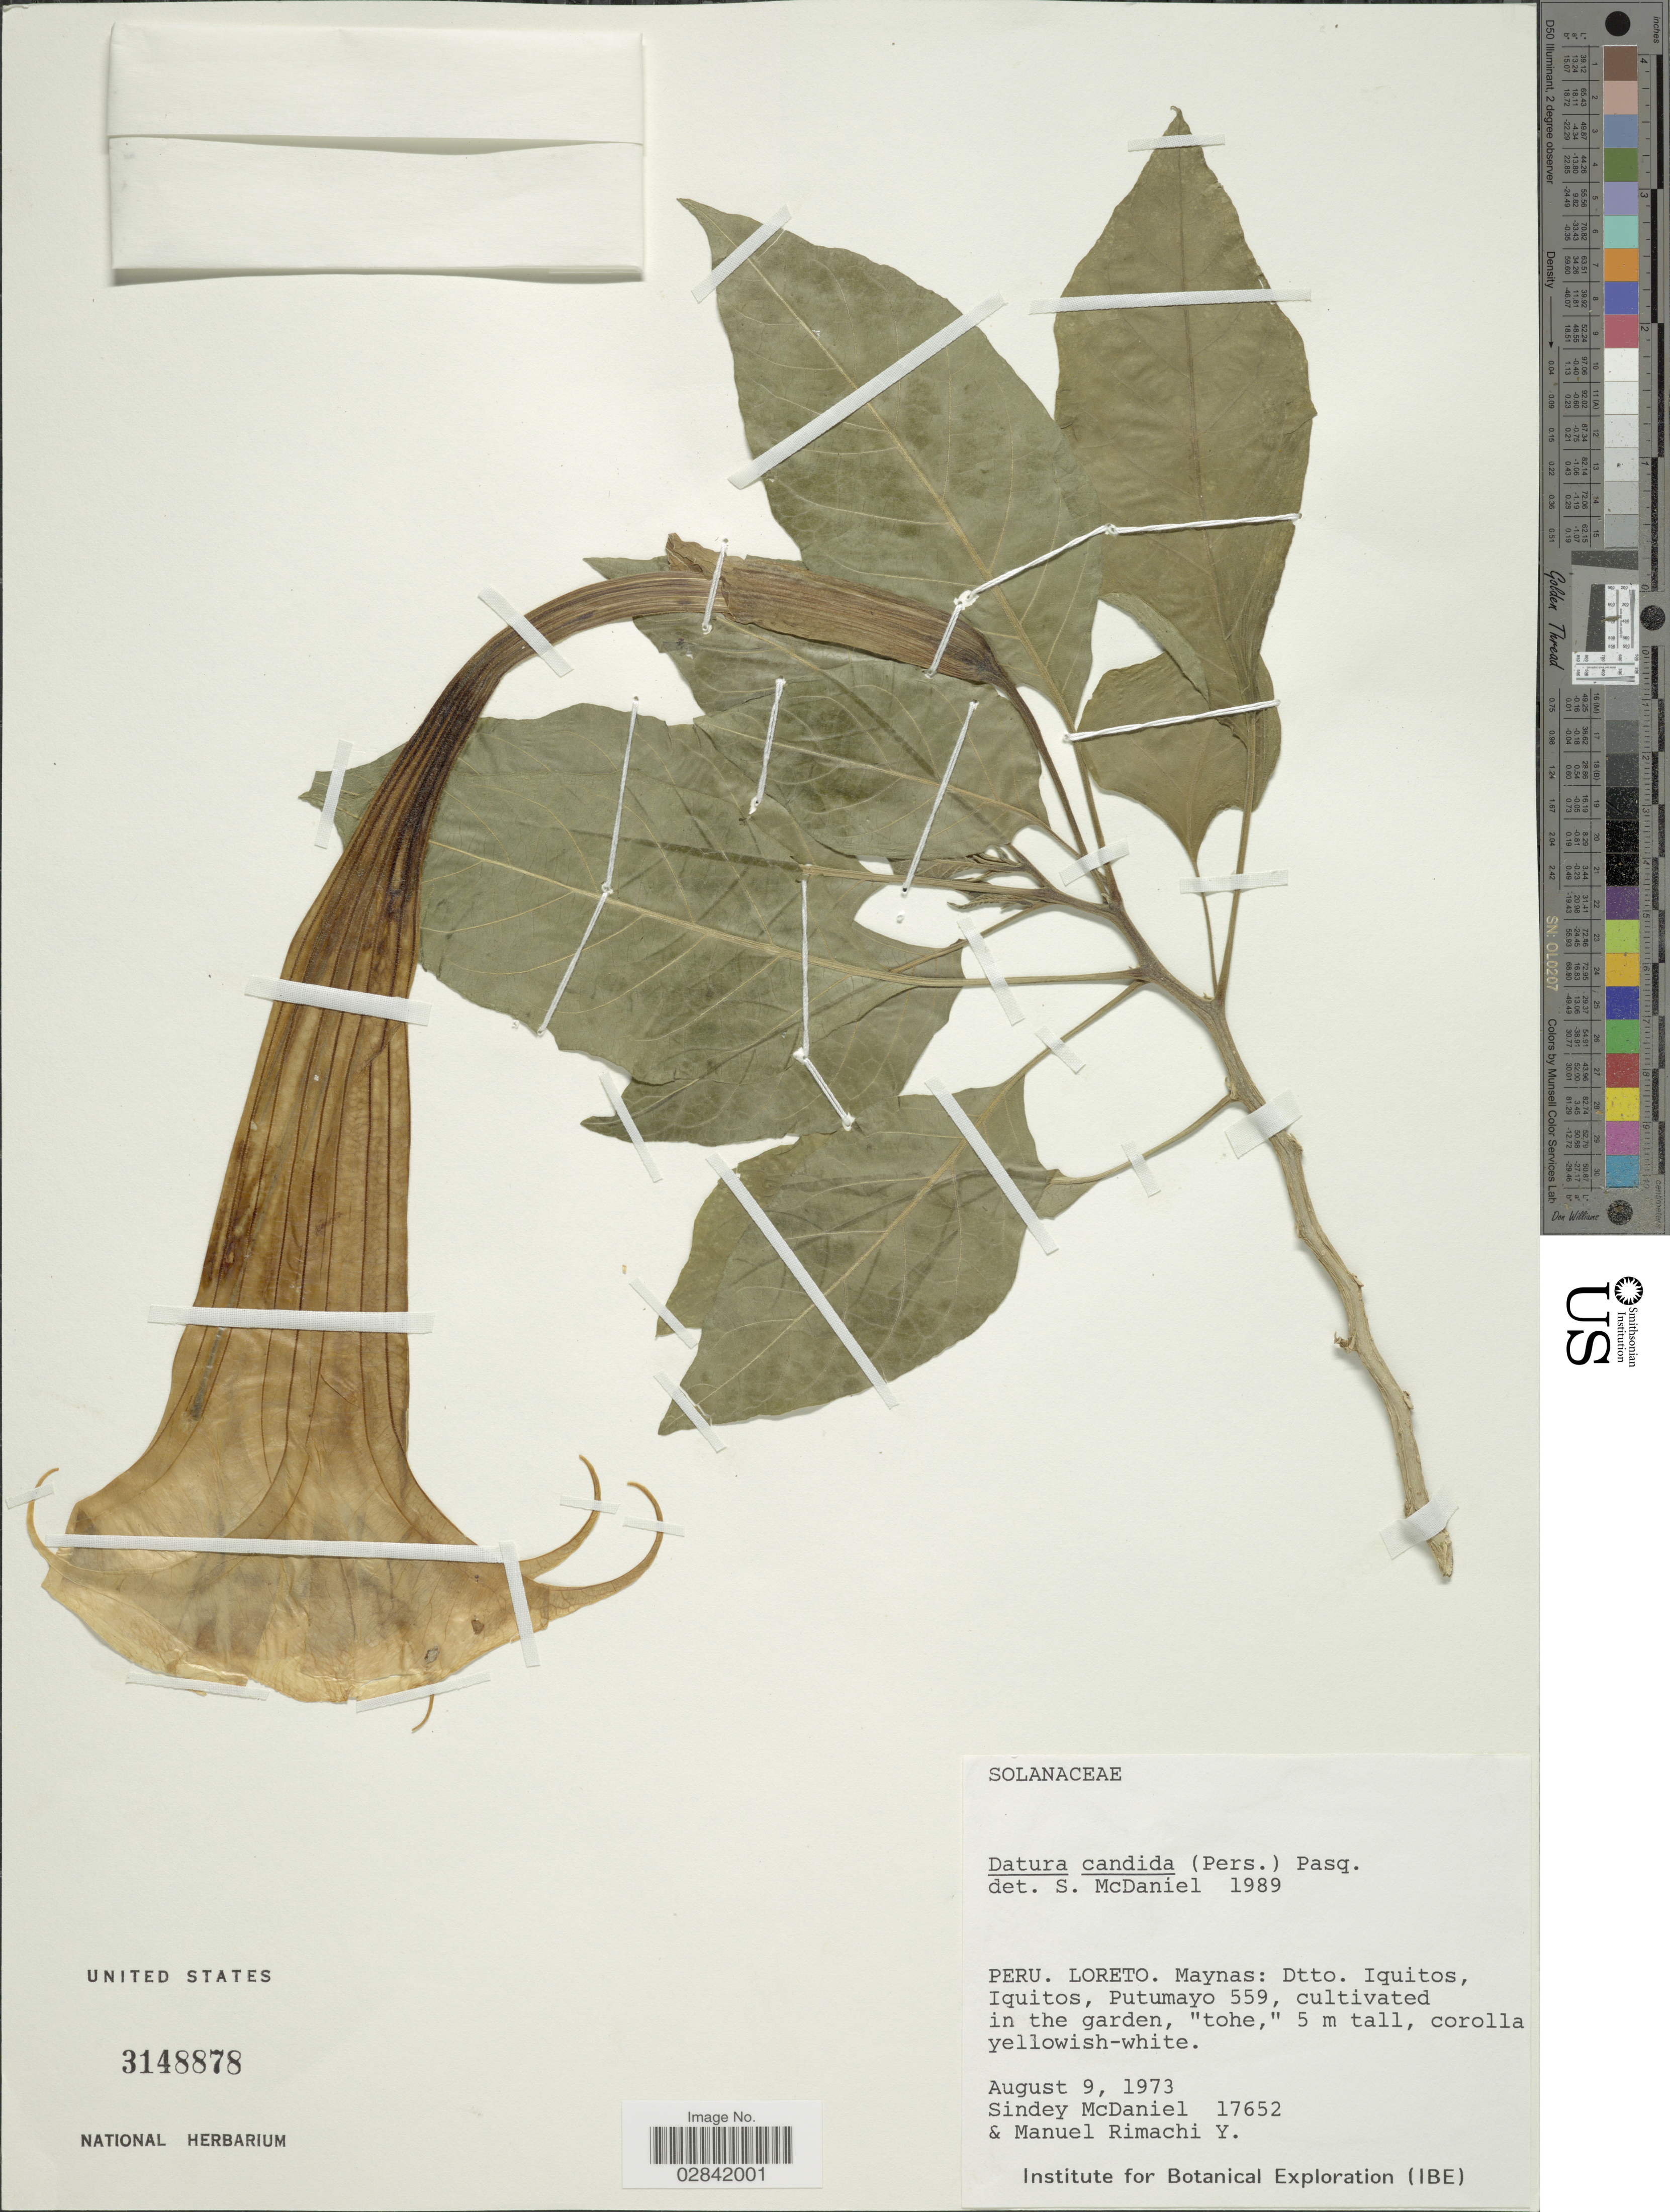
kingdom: Plantae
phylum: Tracheophyta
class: Magnoliopsida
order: Solanales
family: Solanaceae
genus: Brugmansia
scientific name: Brugmansia x candida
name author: Pers.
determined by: (US) Smithsonian Institution - National Museum of Natural History - Department of Botany (UNITED STATES)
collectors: S. McDaniel & M. Rimachi Y.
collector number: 17652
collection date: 1973-08-09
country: Peru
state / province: Loreto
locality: Maynas: Dtto. Iquitos, Iquitos, Putumayo 559.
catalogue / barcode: US 3148878